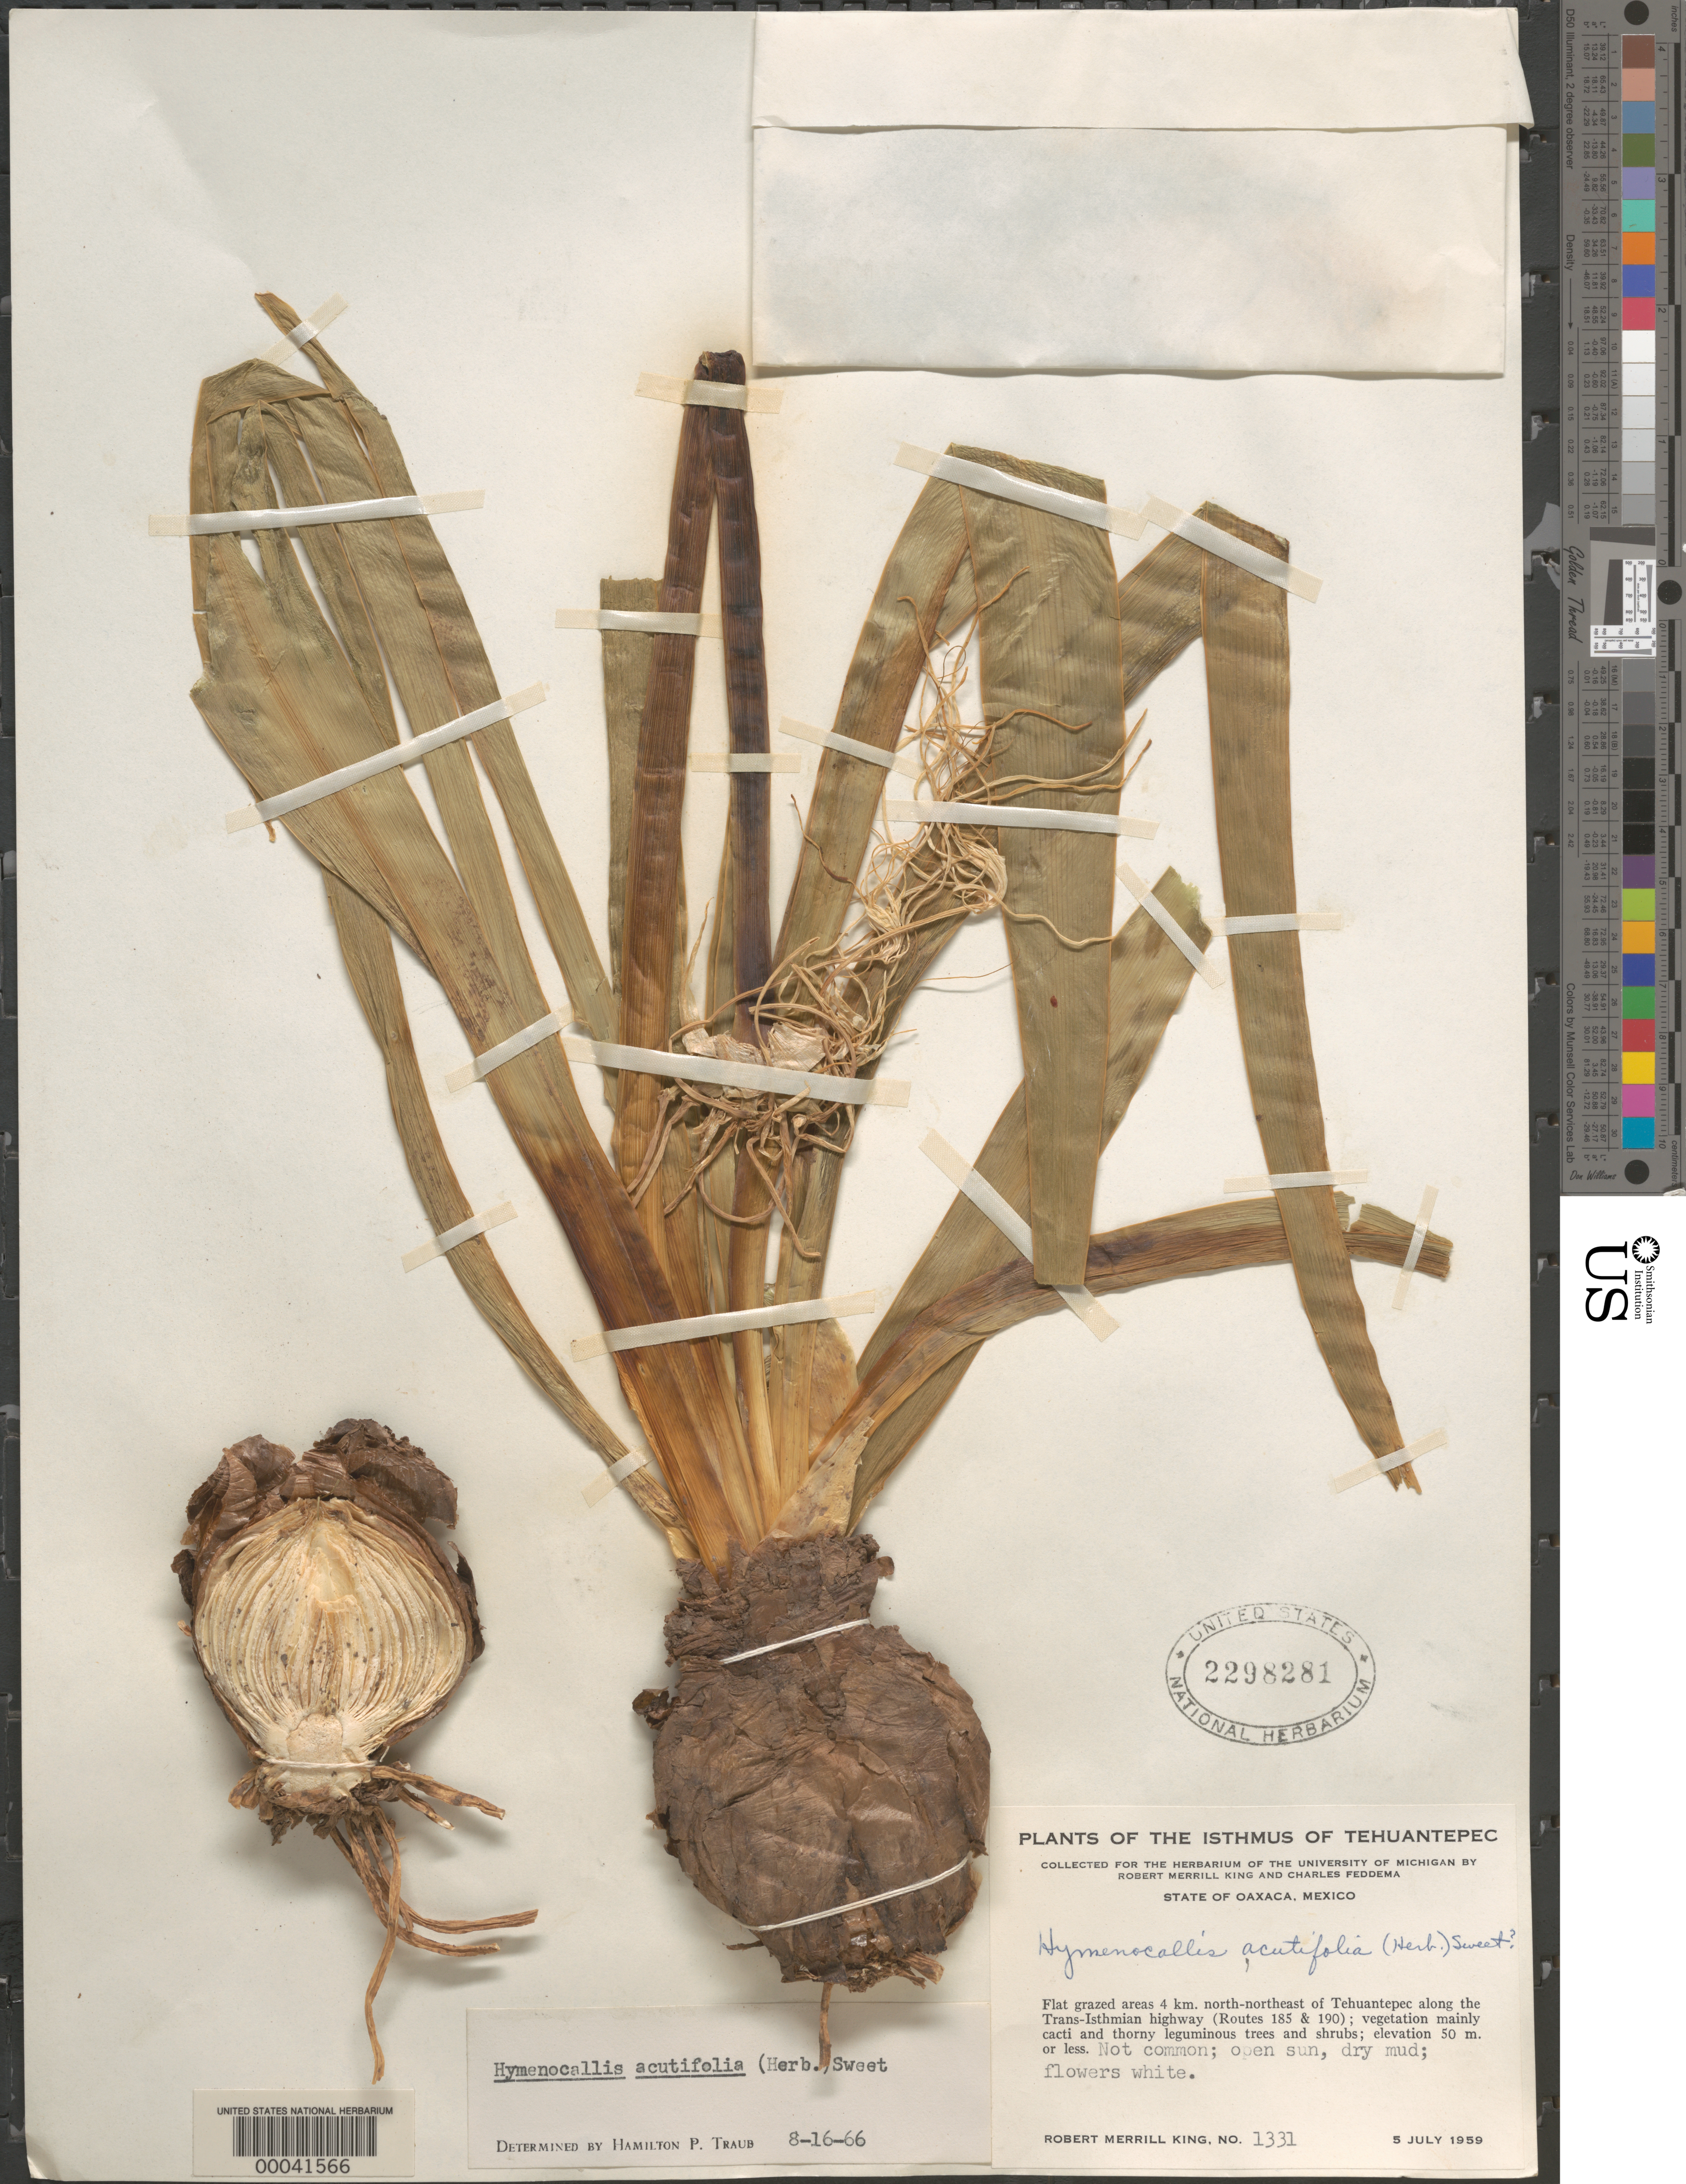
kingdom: Plantae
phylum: Tracheophyta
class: Liliopsida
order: Asparagales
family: Amaryllidaceae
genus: Hymenocallis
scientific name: Hymenocallis acutifolia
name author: (Herb.) Sweet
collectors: R. M. King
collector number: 1331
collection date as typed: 05 Jul 1959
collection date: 1959-07-05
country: Mexico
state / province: Oaxaca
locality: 4 km. NE of Tehuantepec along Trans-Isthmian hwy (rt 185 & 190)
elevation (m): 0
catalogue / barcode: US 2298281